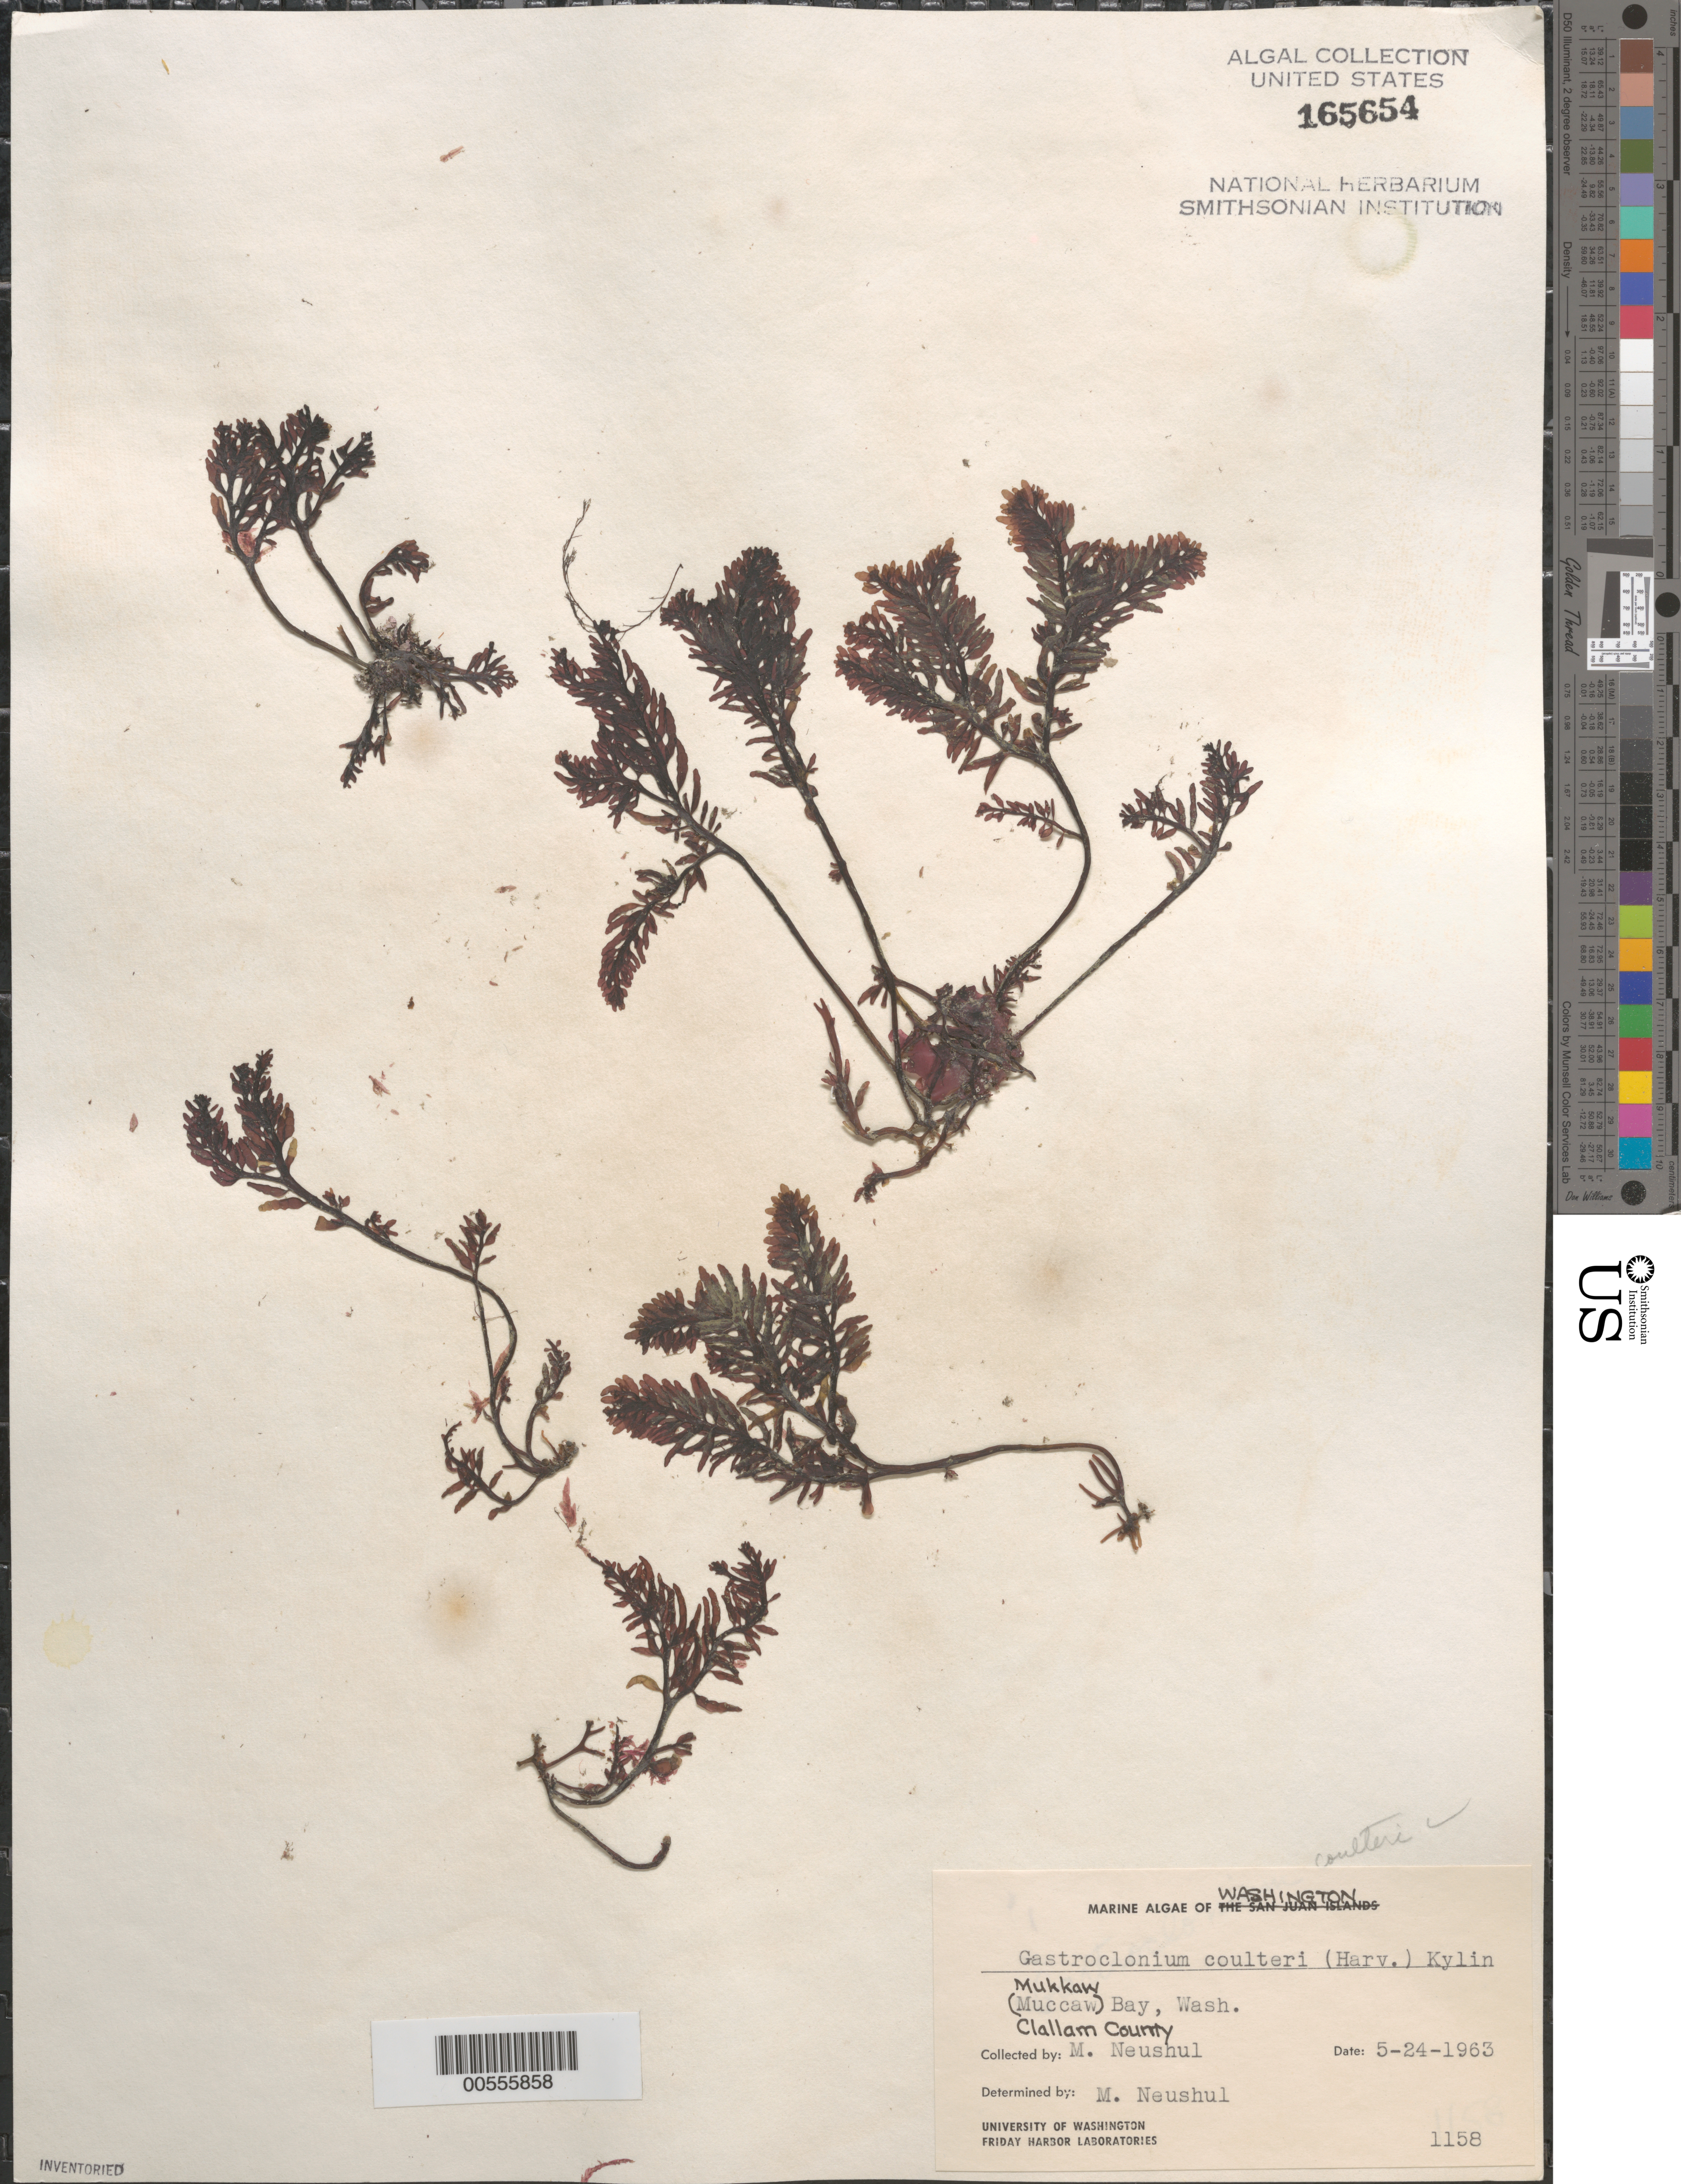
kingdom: Plantae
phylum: Rhodophyta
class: Florideophyceae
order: Rhodymeniales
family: Champiaceae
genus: Neogastroclonium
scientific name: Neogastroclonium subarticulatum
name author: (Turner) L. Le Gall et al.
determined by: Algae name updating Project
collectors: M. Neushul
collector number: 1158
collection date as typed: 24 May 1963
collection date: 1963-05-24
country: United States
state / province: Washington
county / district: Clallam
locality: Mukkaw Bay (Muccaw Bay)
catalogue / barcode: US 165654